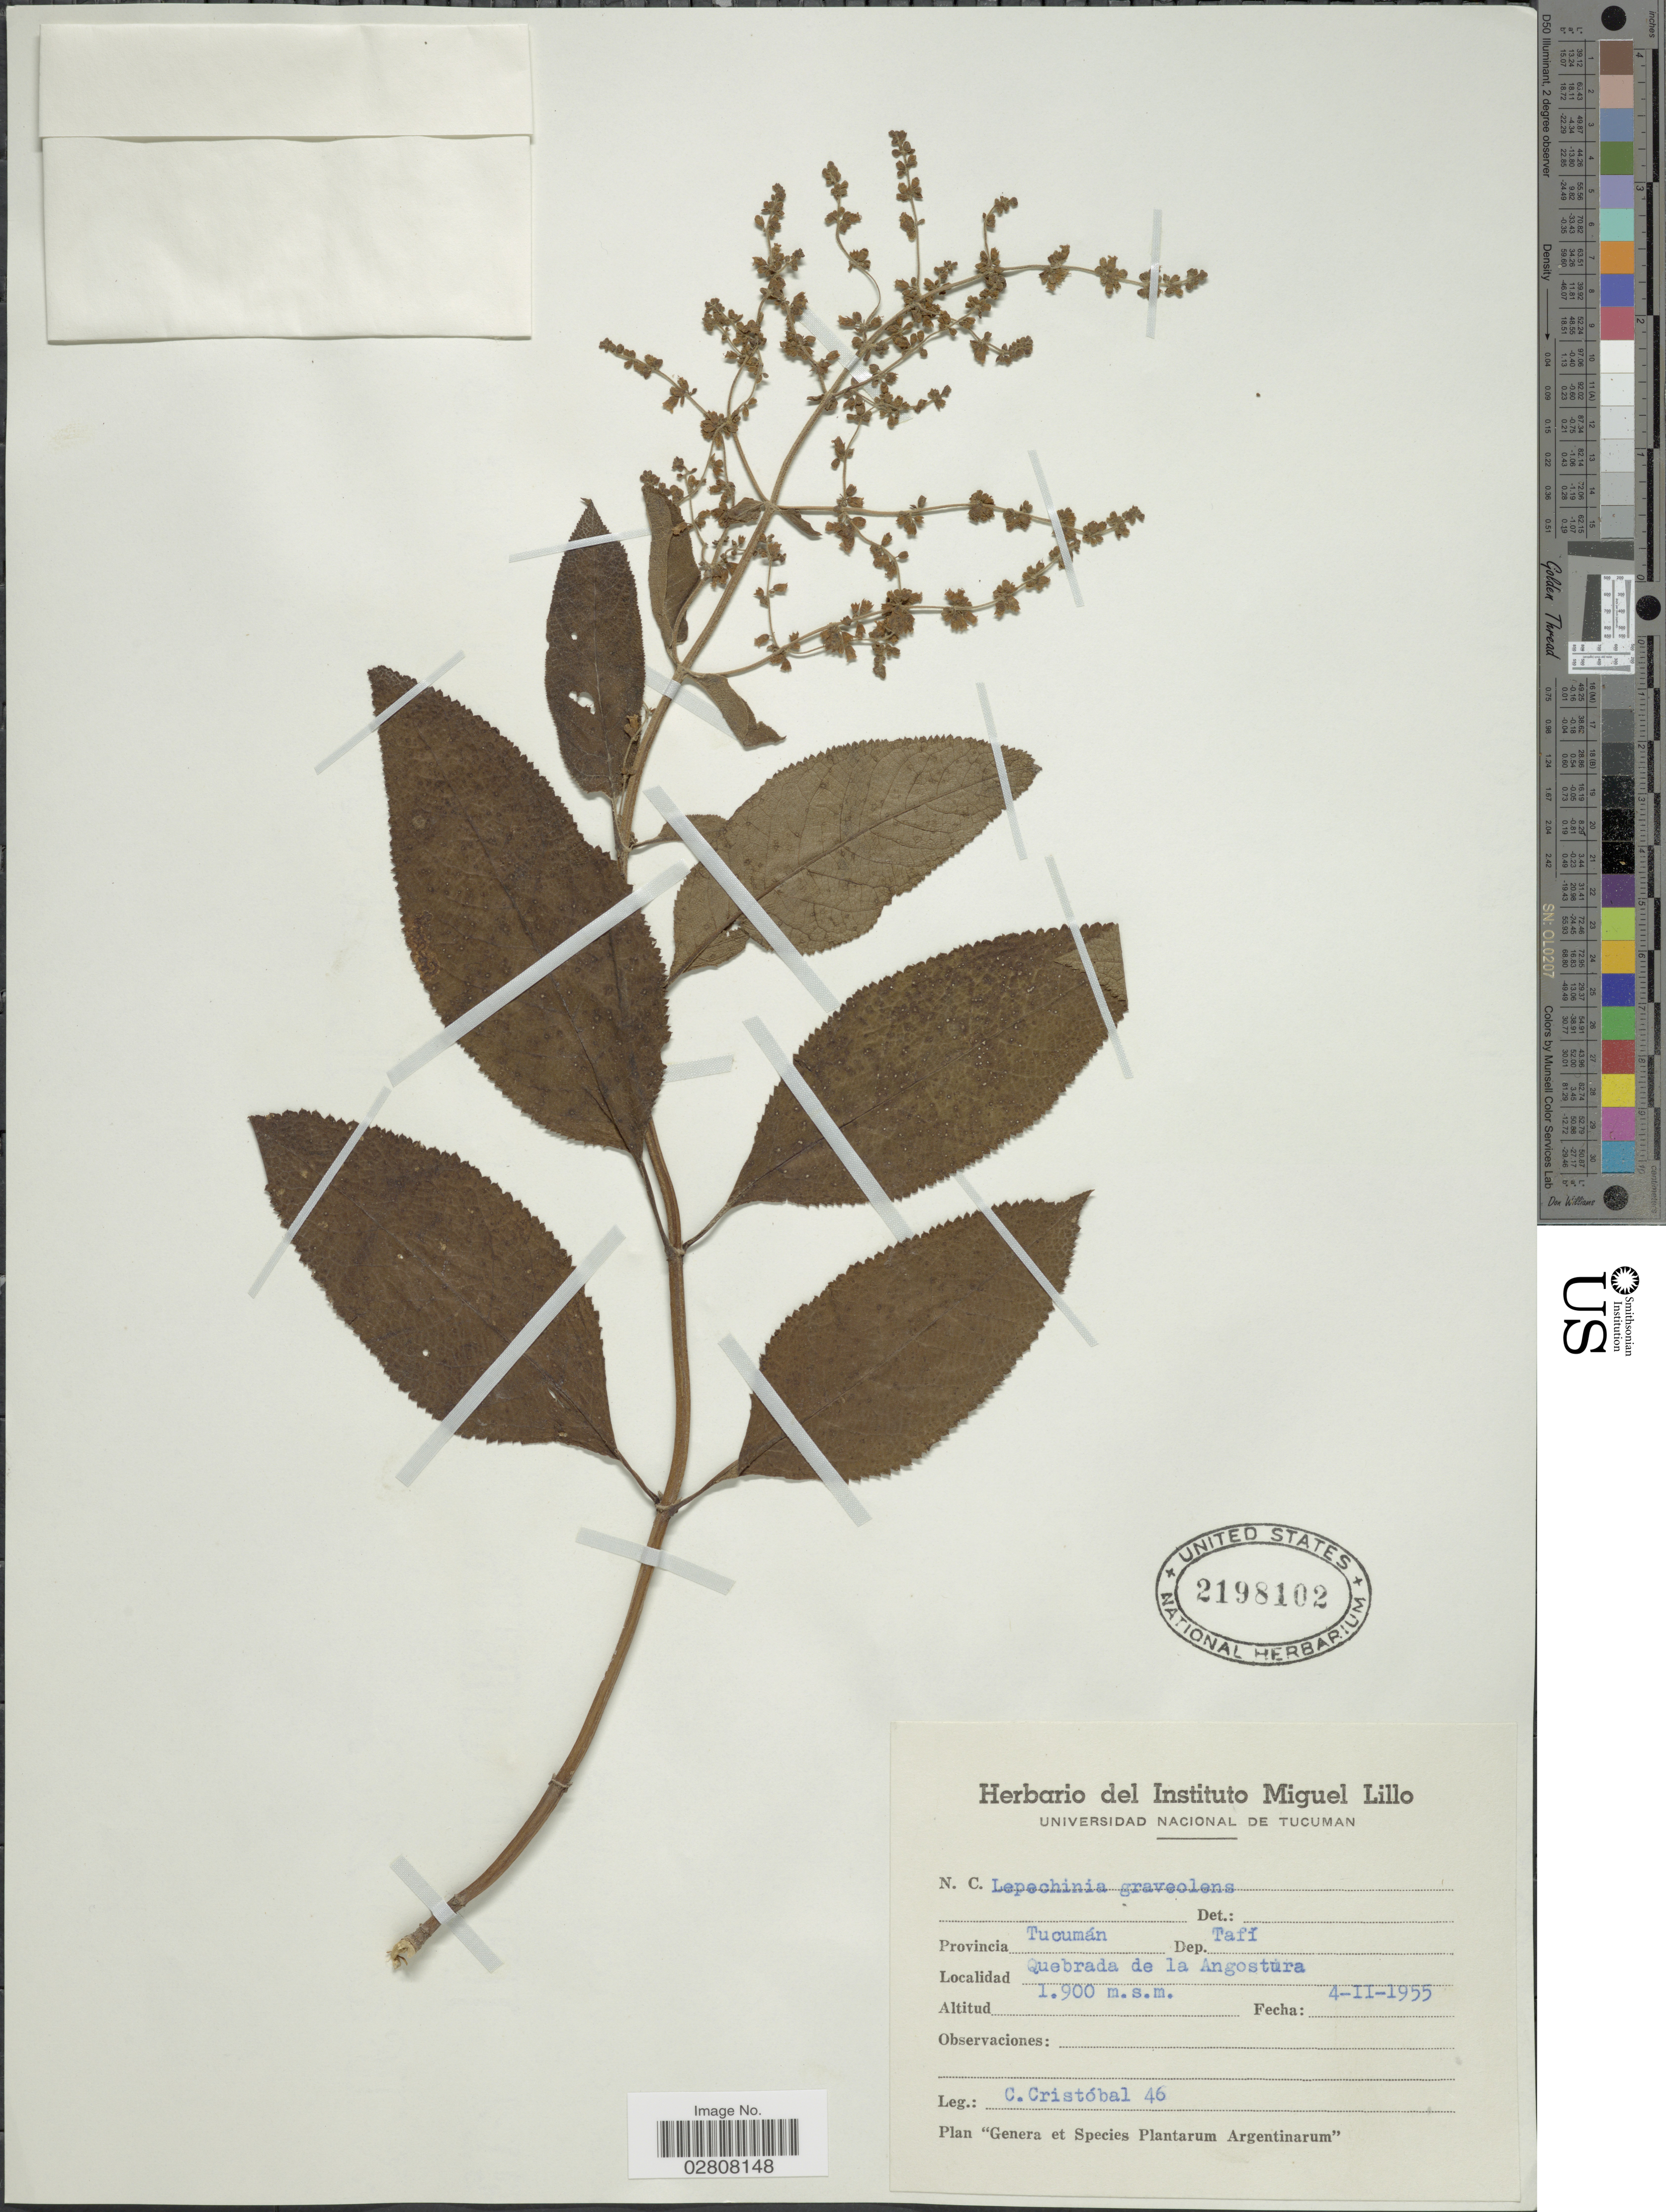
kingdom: Plantae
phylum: Tracheophyta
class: Magnoliopsida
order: Lamiales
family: Lamiaceae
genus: Lepechinia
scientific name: Lepechinia graveolens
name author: (Regel) Epling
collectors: C. Cristóbal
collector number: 46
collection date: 1955-02-04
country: Argentina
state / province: Tucuman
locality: Provincia Tucumán. Dep. Tafi. Quebrada de la Angostura.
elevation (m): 1900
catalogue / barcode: US 2198102